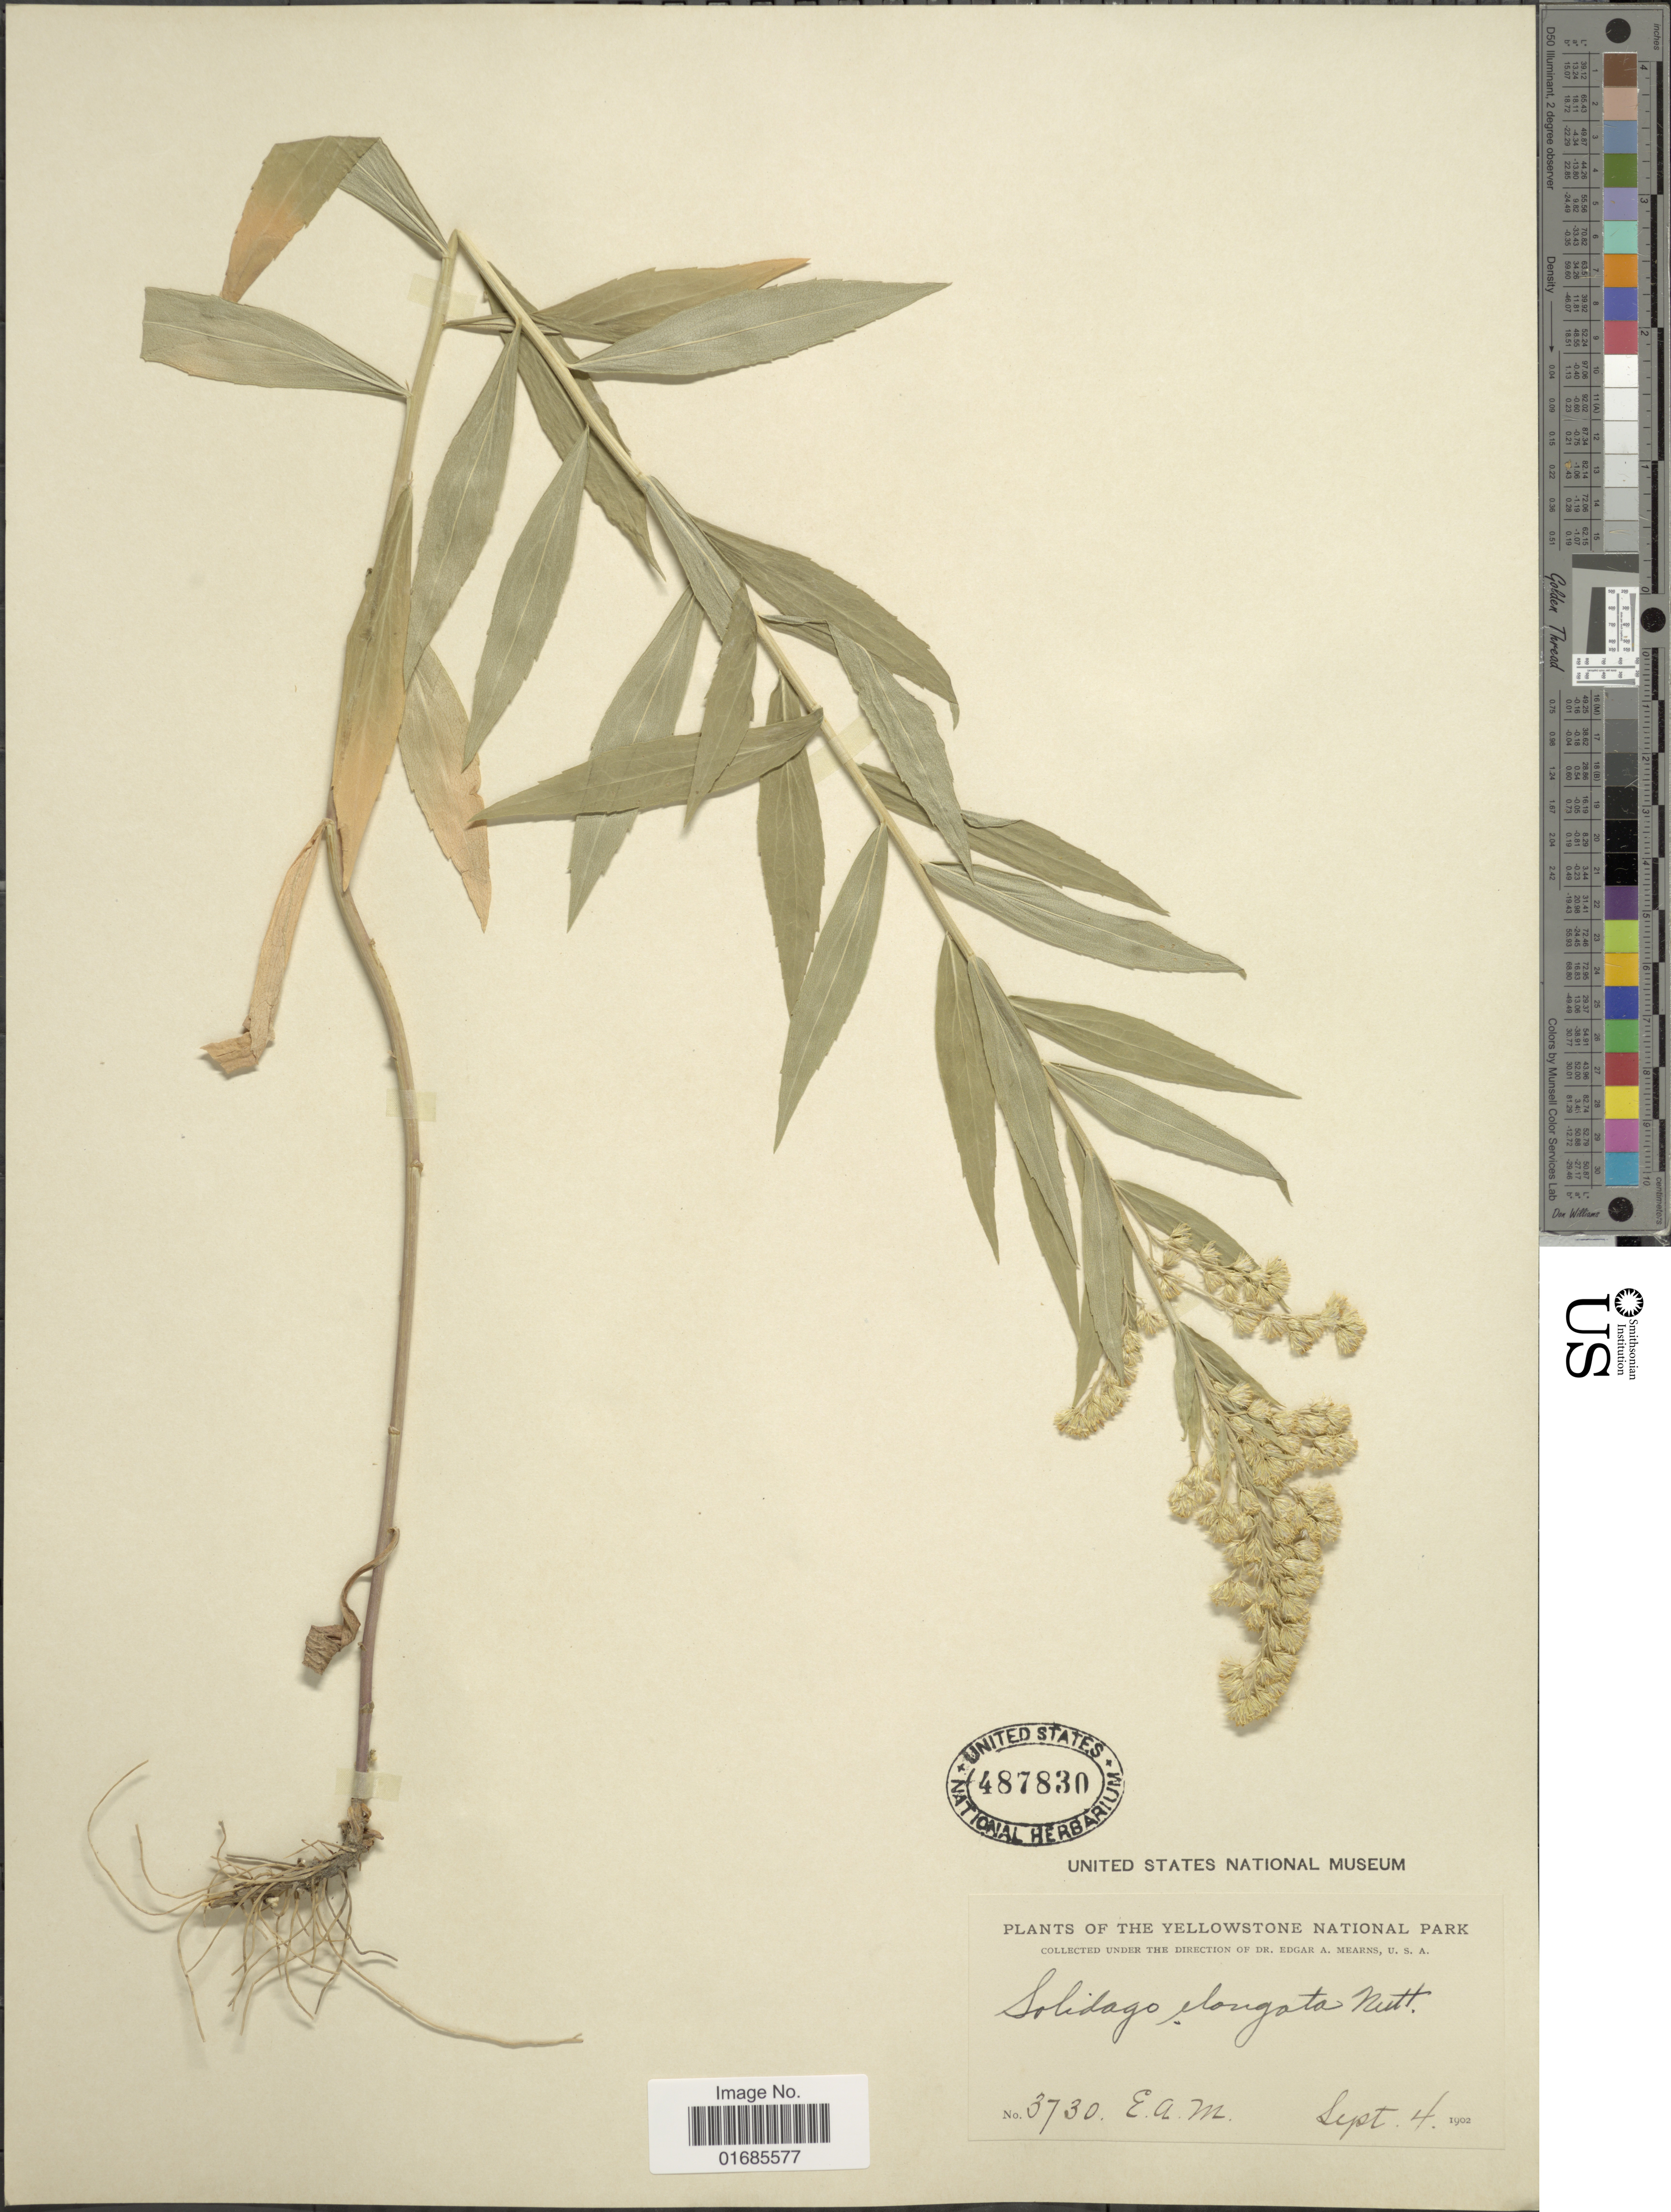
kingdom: Plantae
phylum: Tracheophyta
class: Magnoliopsida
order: Asterales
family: Asteraceae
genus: Solidago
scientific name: Solidago canadensis var. salebrosa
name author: (Piper) M.E. Jones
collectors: E. A. Mearns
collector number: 3730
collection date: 1902-09-04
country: United States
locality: Yellowstone National Park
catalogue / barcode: US 487830